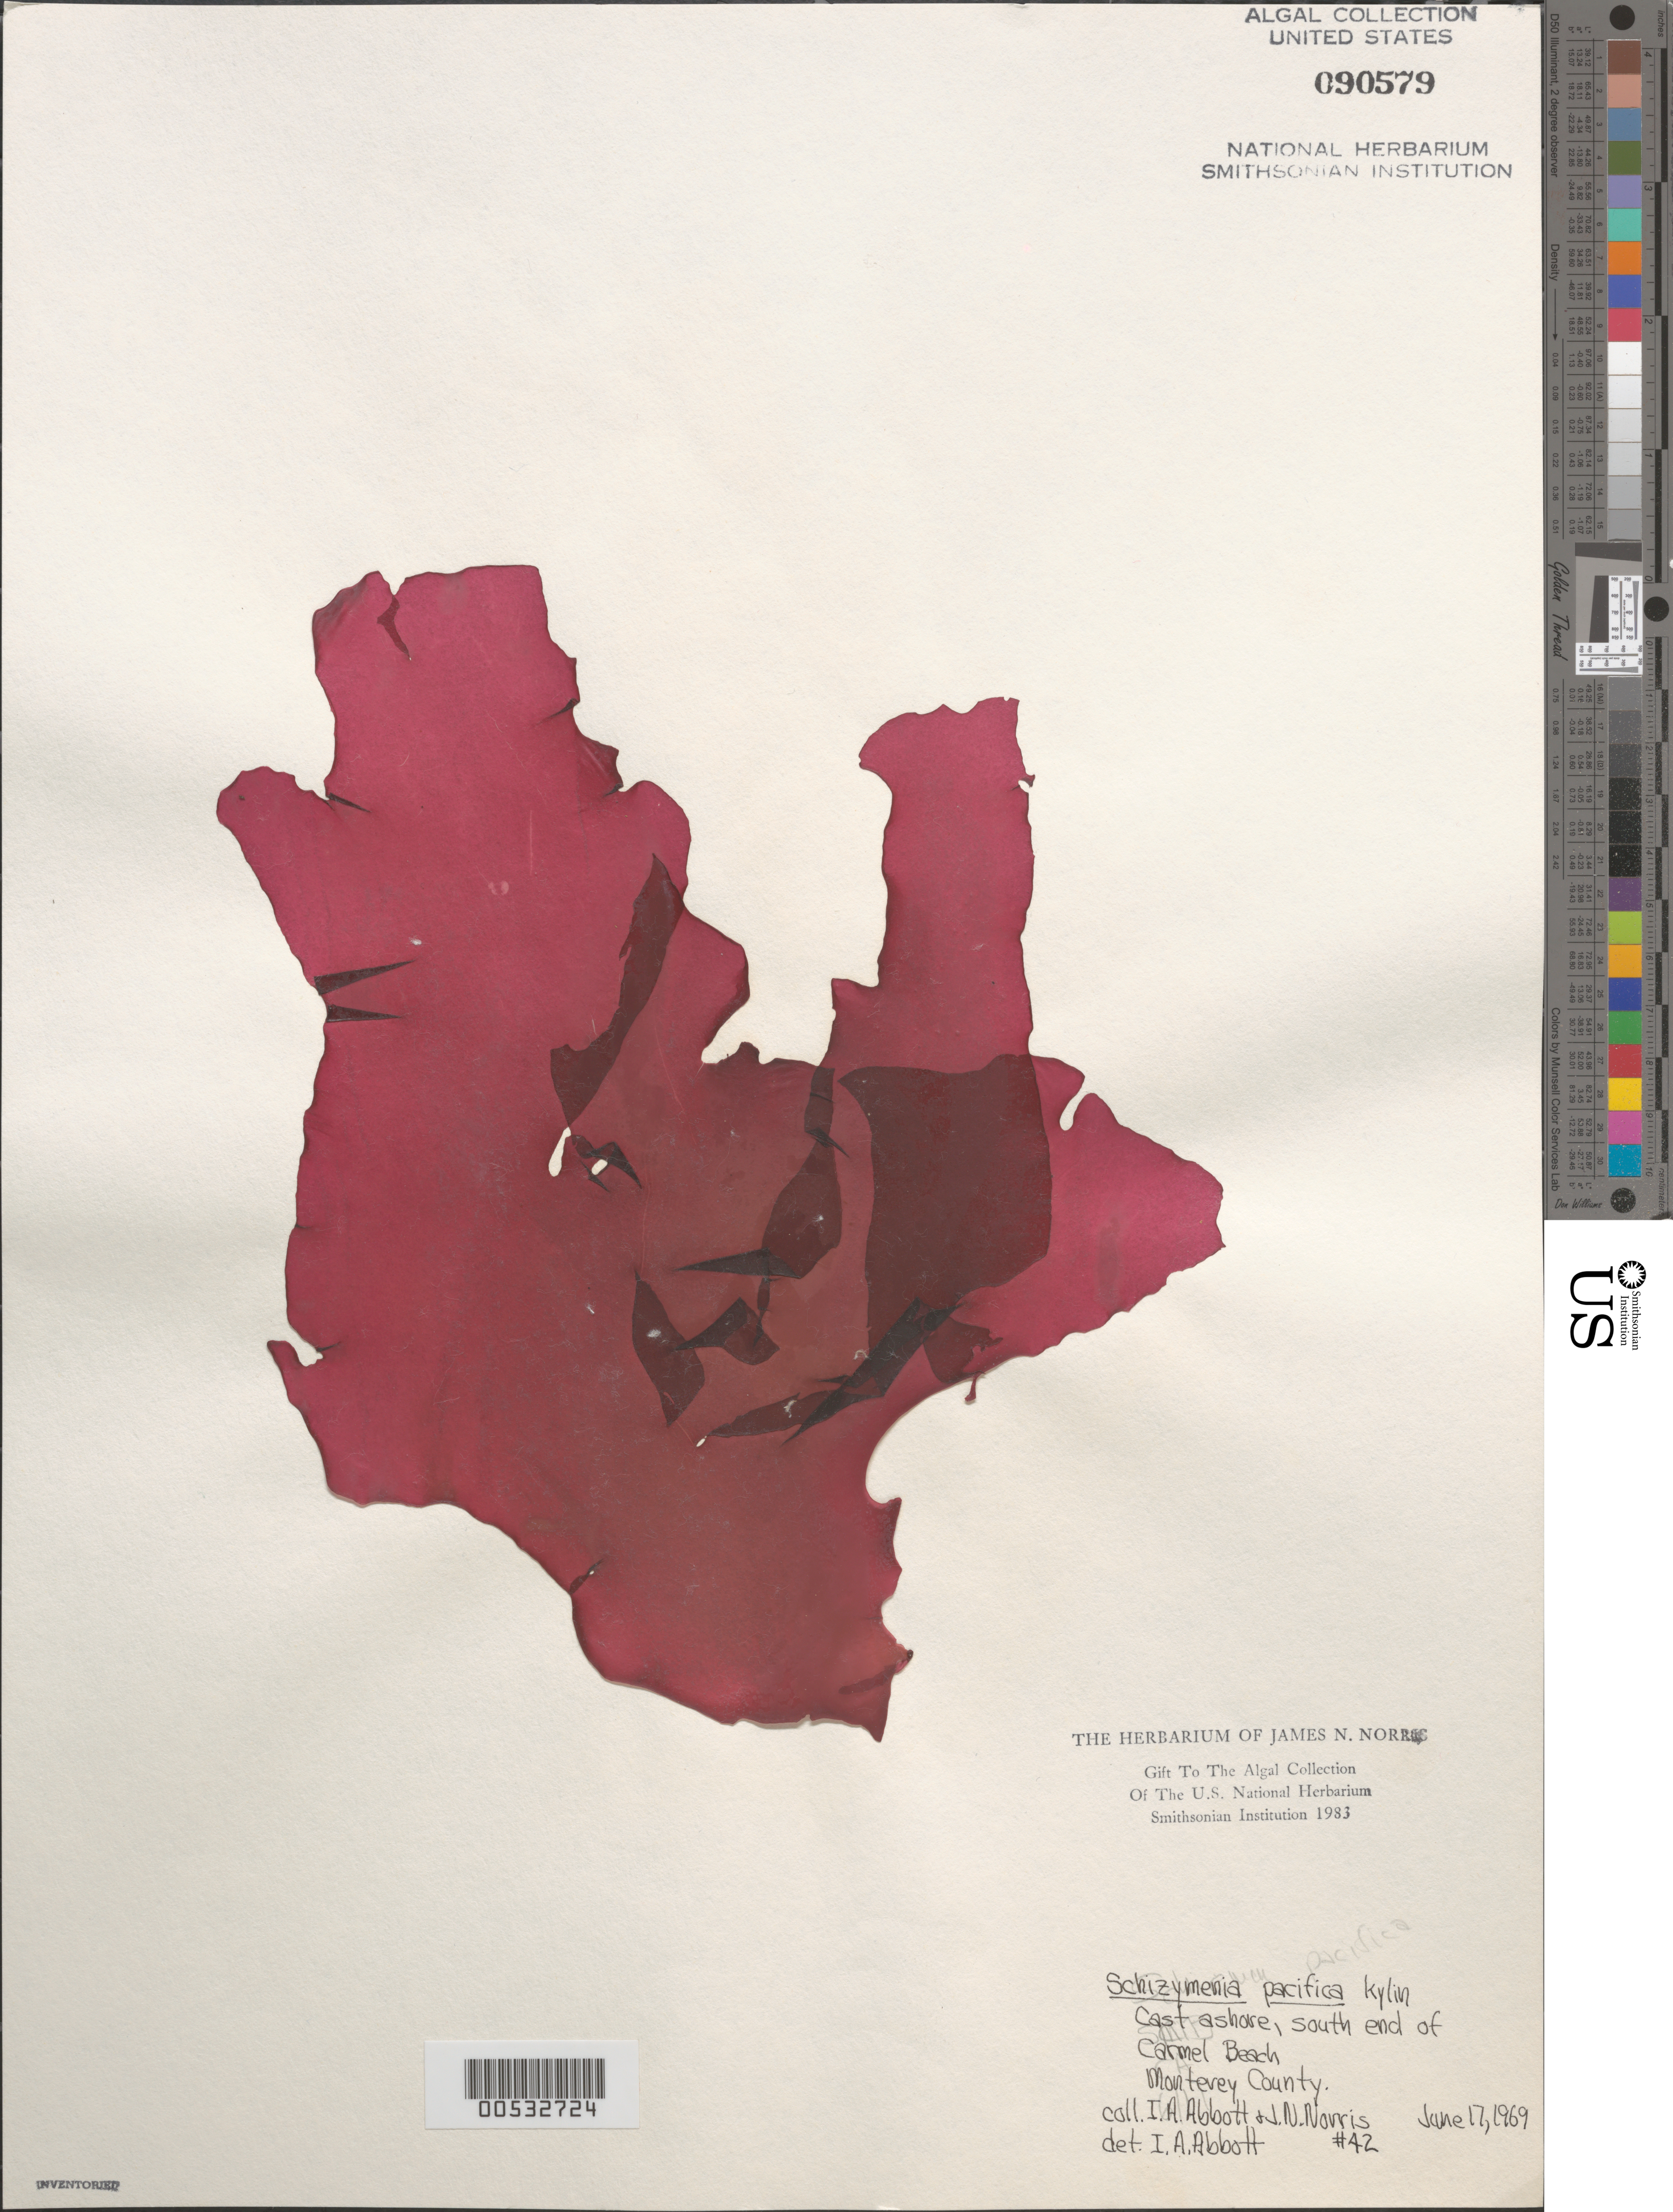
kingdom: Plantae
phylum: Rhodophyta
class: Florideophyceae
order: Nemastomatales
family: Schizymeniaceae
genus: Schizymenia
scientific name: Schizymenia pacifica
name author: (Kylin) Kylin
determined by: Abbott, Isabella A.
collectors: I. A. Abbott & J. N. Norris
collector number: JN-42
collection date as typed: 17 Jun 1969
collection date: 1969-06-17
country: United States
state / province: California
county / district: Monterey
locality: Carmel Beach, south end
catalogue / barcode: US 90579